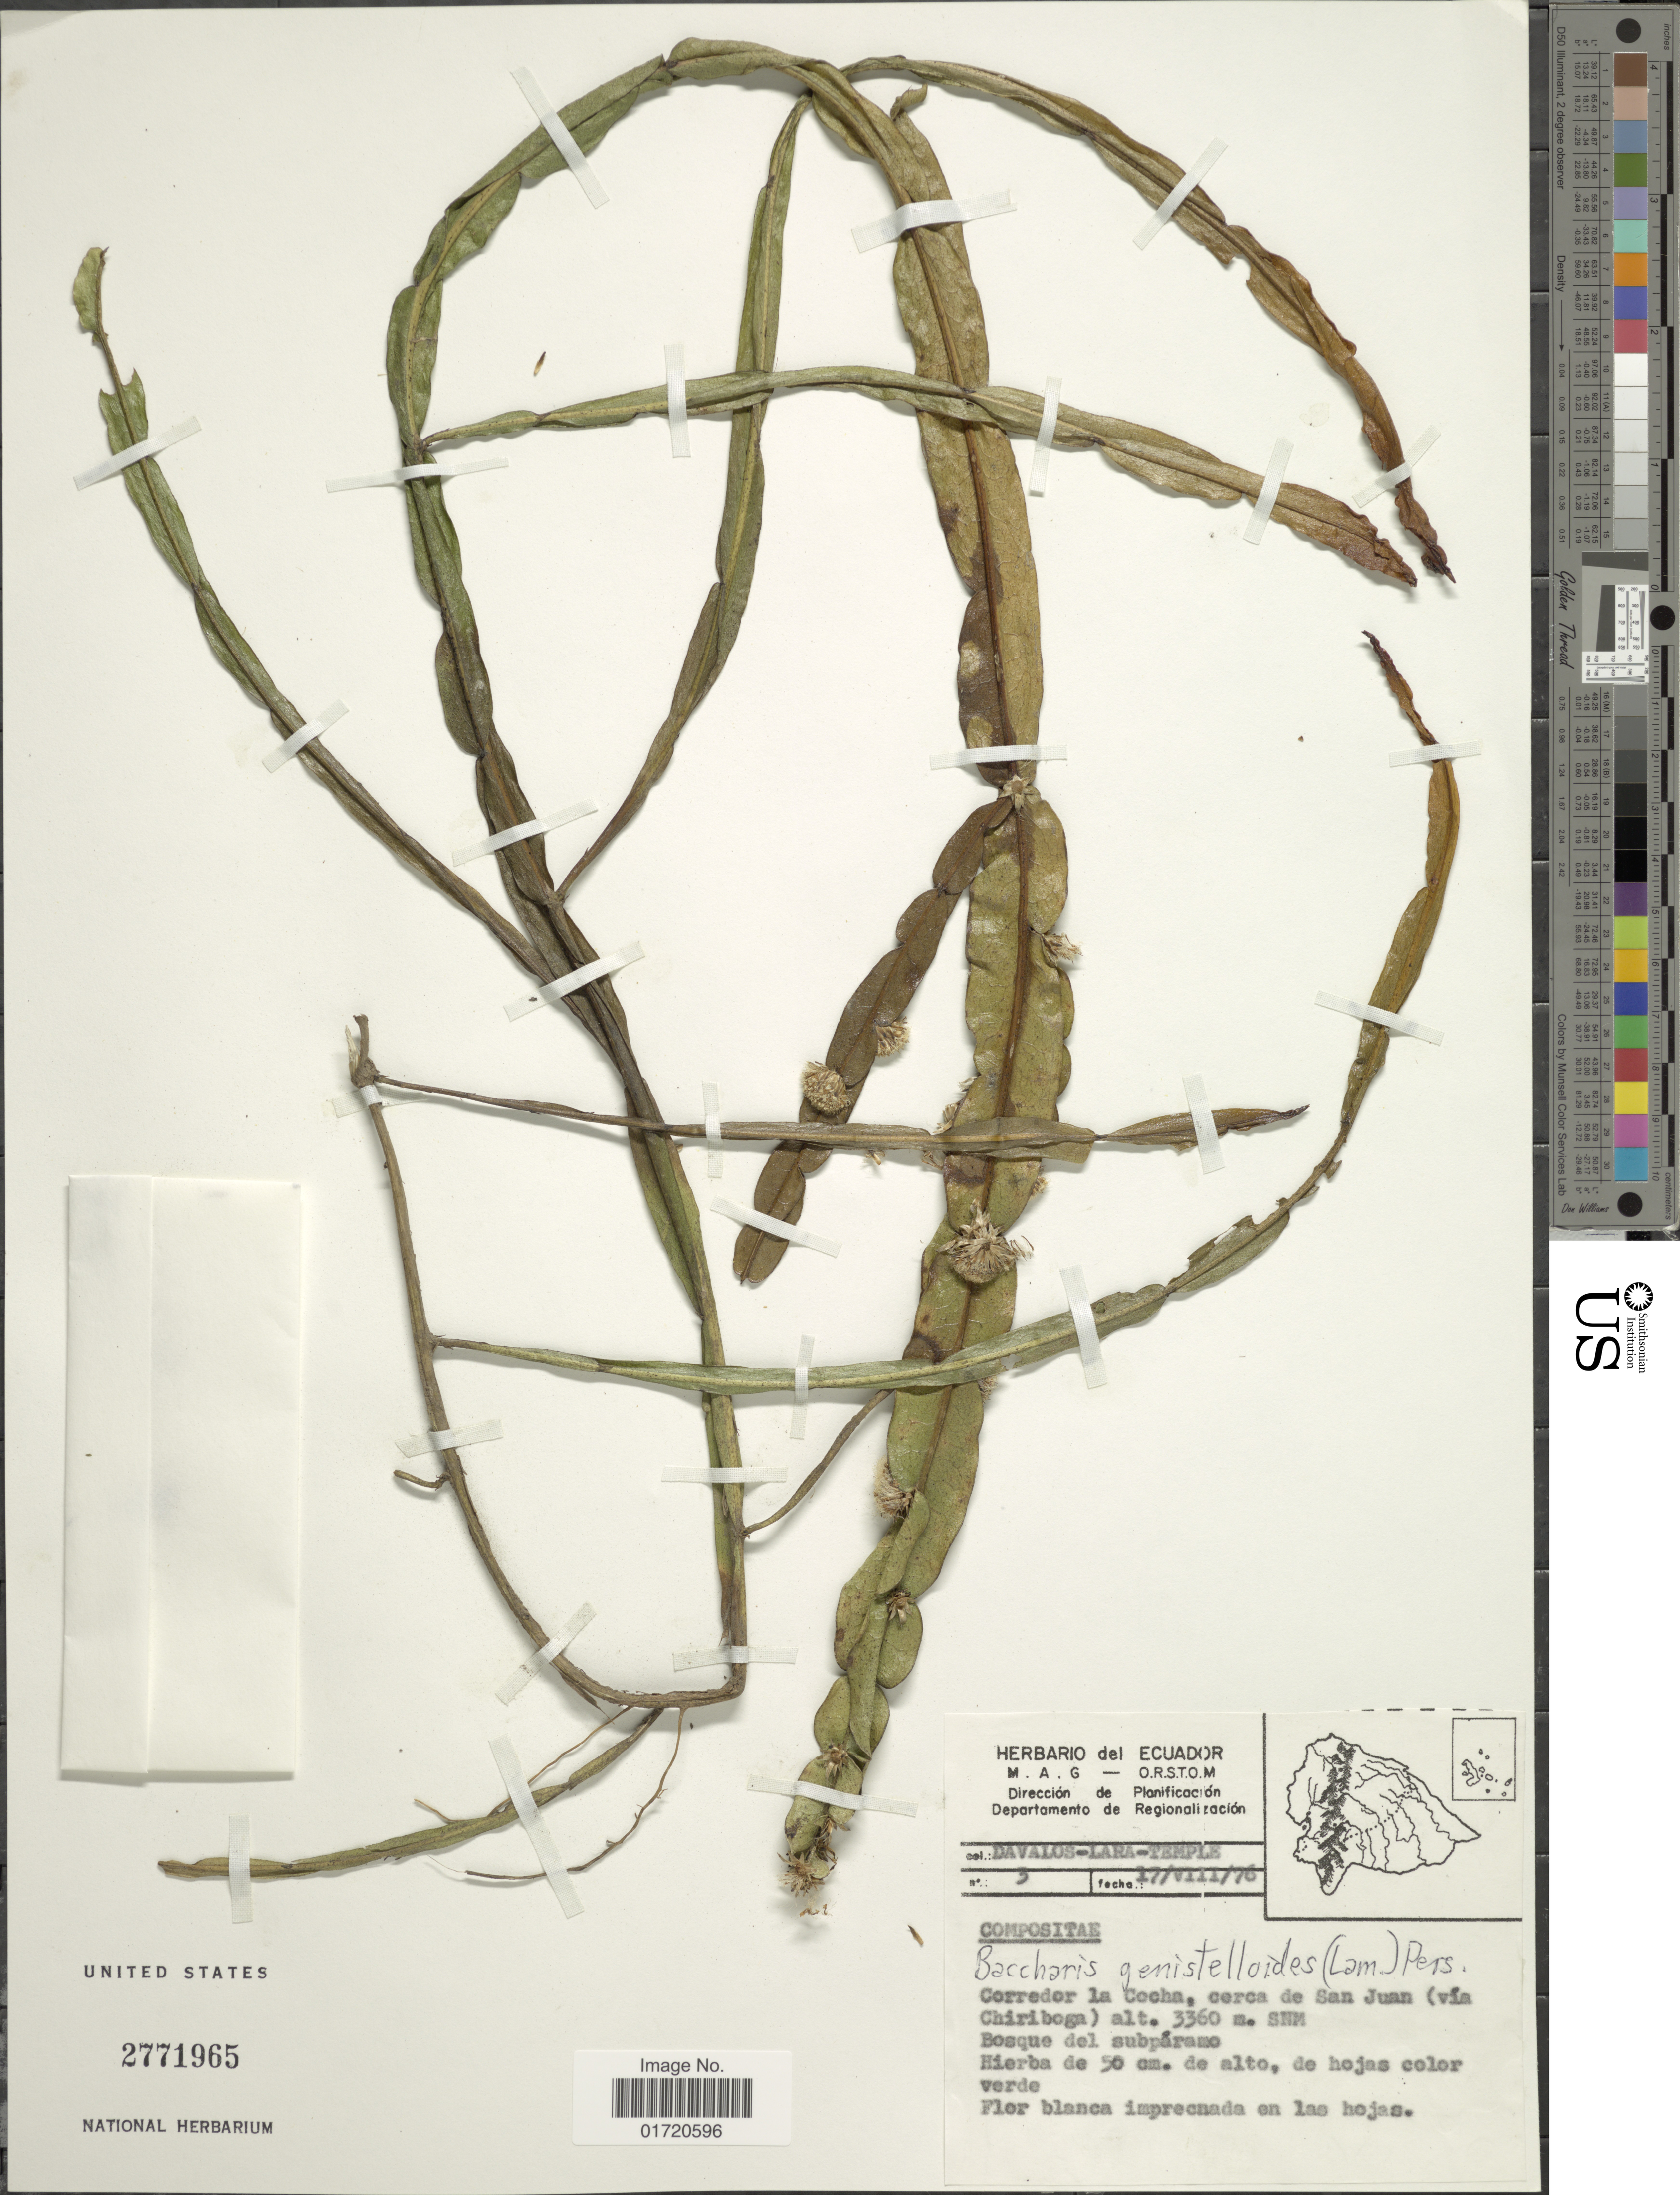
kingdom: Plantae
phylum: Tracheophyta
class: Magnoliopsida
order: Asterales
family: Asteraceae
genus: Baccharis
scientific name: Baccharis genistelloides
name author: (Lam.) Pers.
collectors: Davalos, Lara & Temple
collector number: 3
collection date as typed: Transcribed d/m/y: 17/8/76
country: Ecuador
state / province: Pichincha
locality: Corredor la Cocha, cerca de San Juan (via Chiriboga)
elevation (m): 3360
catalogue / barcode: US 2771965